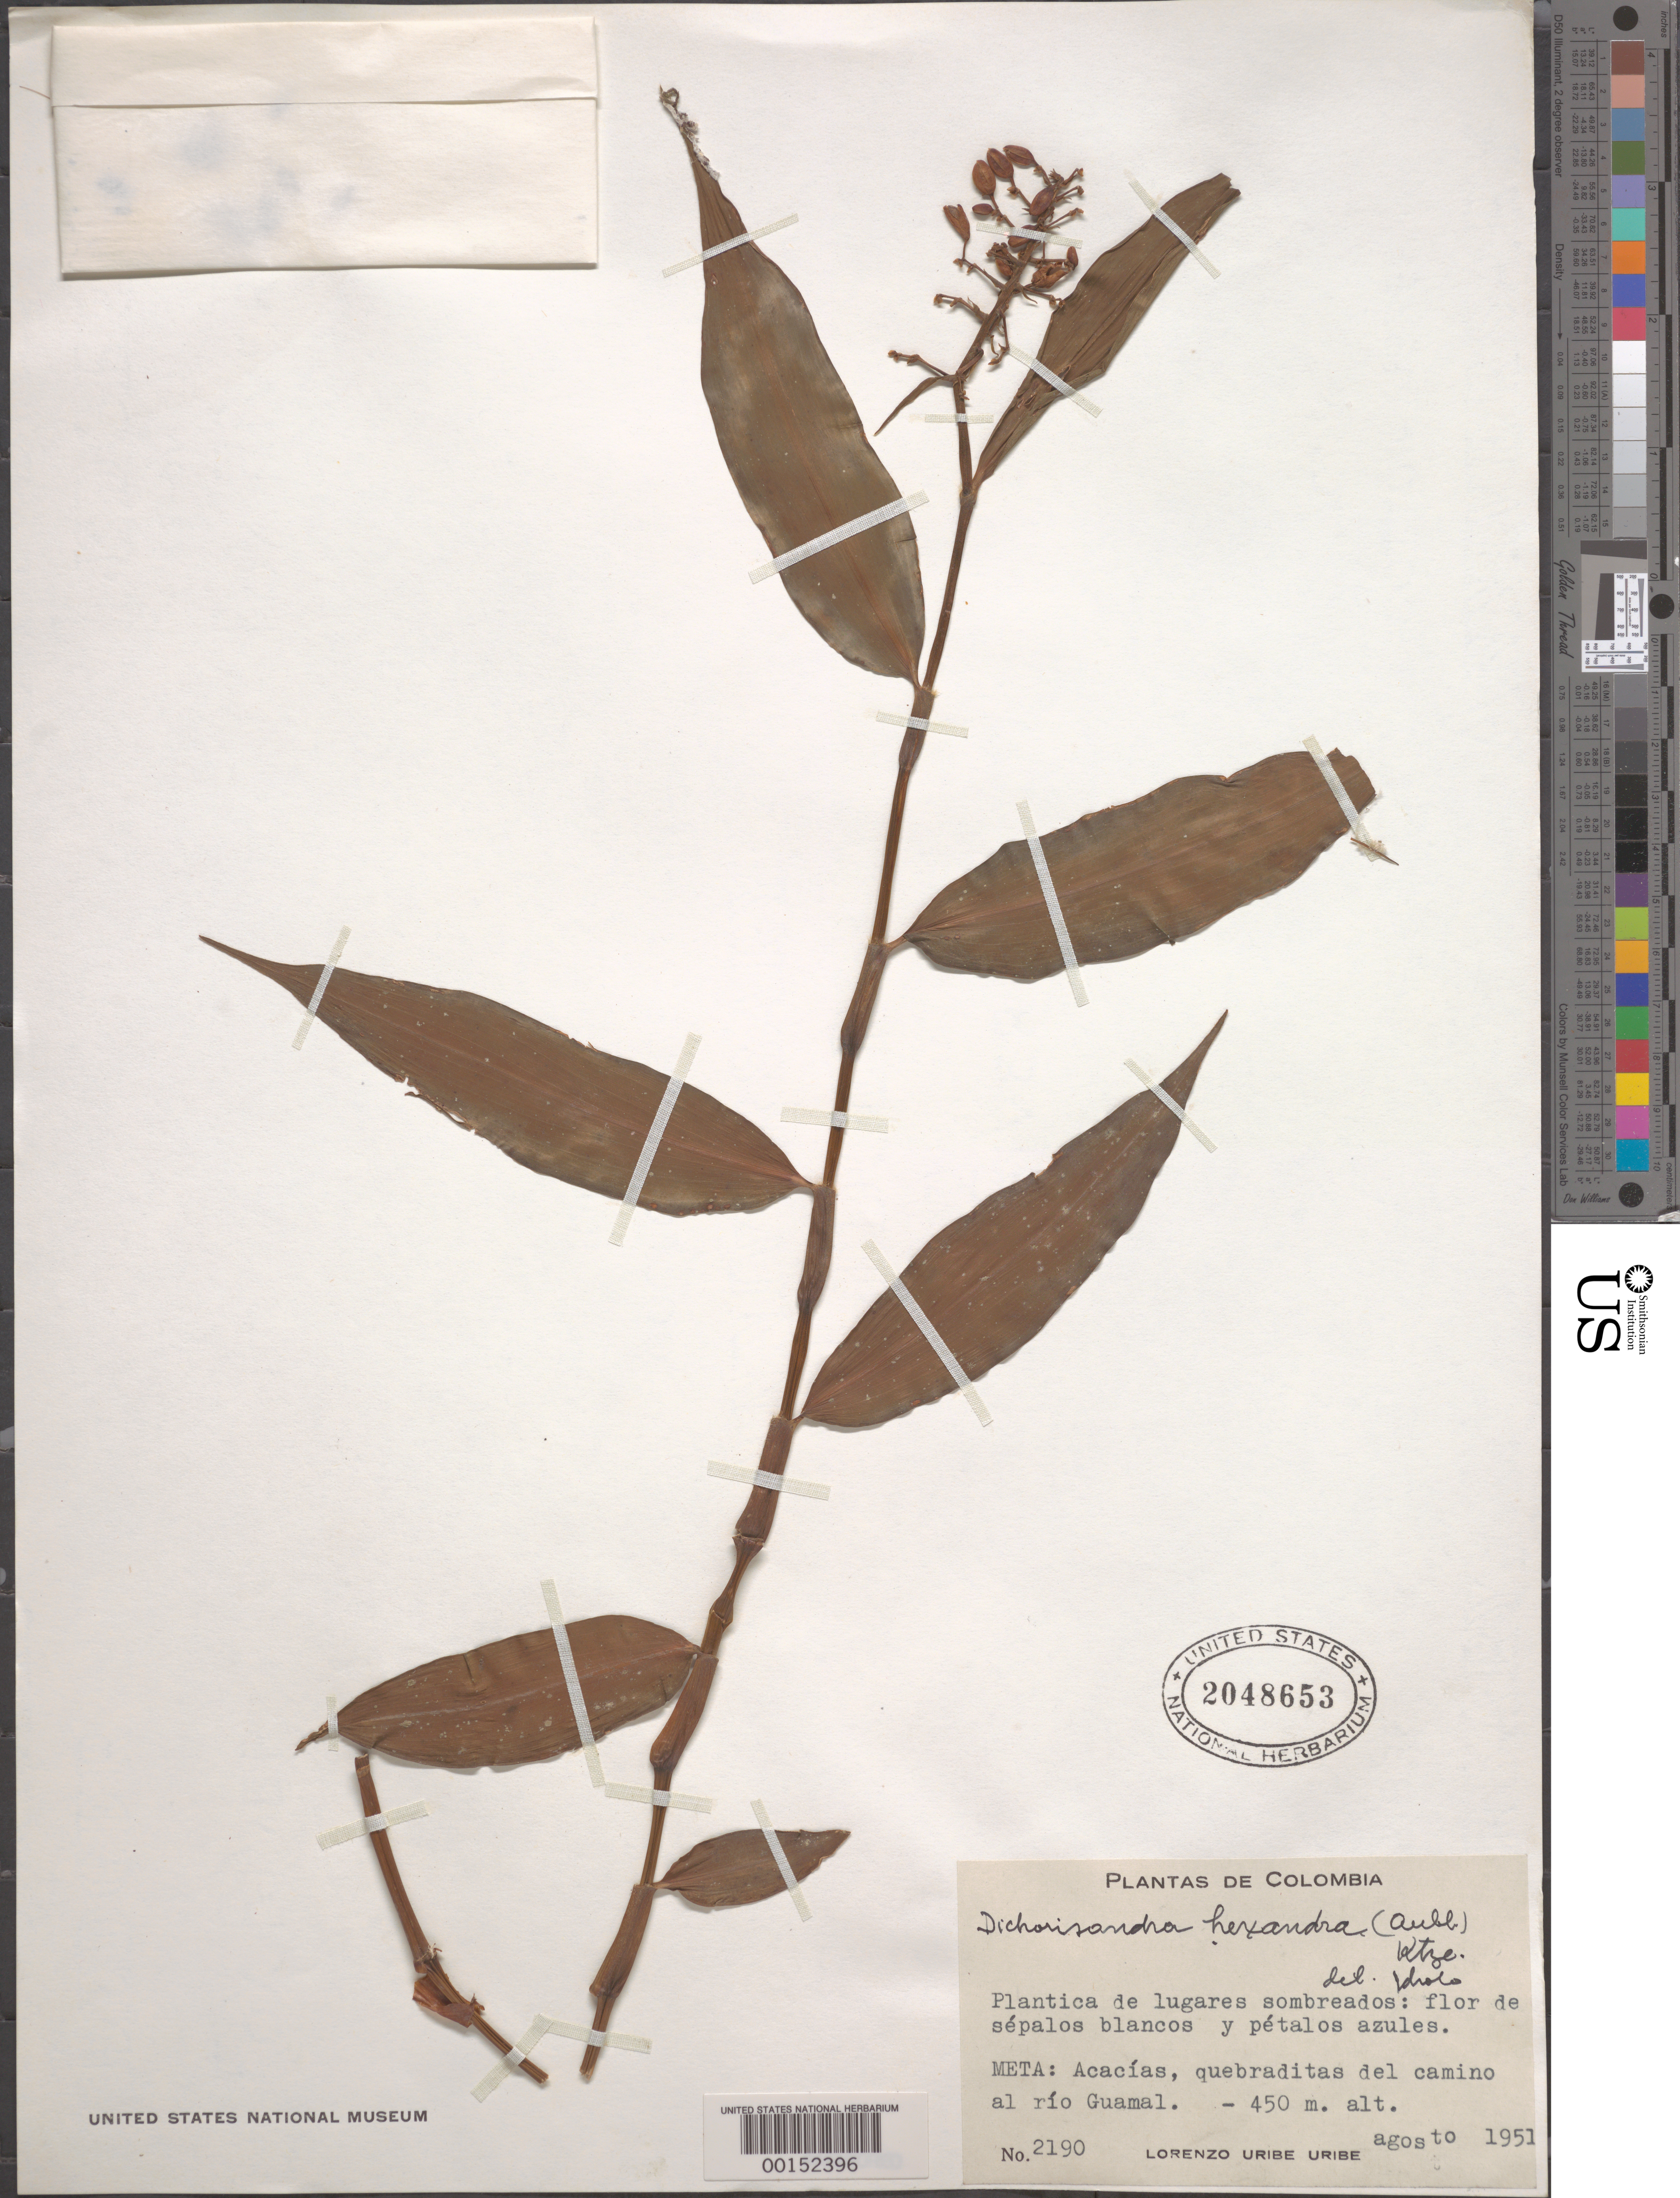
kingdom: Plantae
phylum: Tracheophyta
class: Liliopsida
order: Commelinales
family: Commelinaceae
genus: Dichorisandra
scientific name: Dichorisandra hexandra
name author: (Aubl.) Standl.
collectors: L. Uribe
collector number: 2190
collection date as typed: Aug 1951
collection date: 1951-08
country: Colombia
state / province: Meta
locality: Acacias, near Rio Guamal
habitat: Roadside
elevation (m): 450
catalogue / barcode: US 2048653